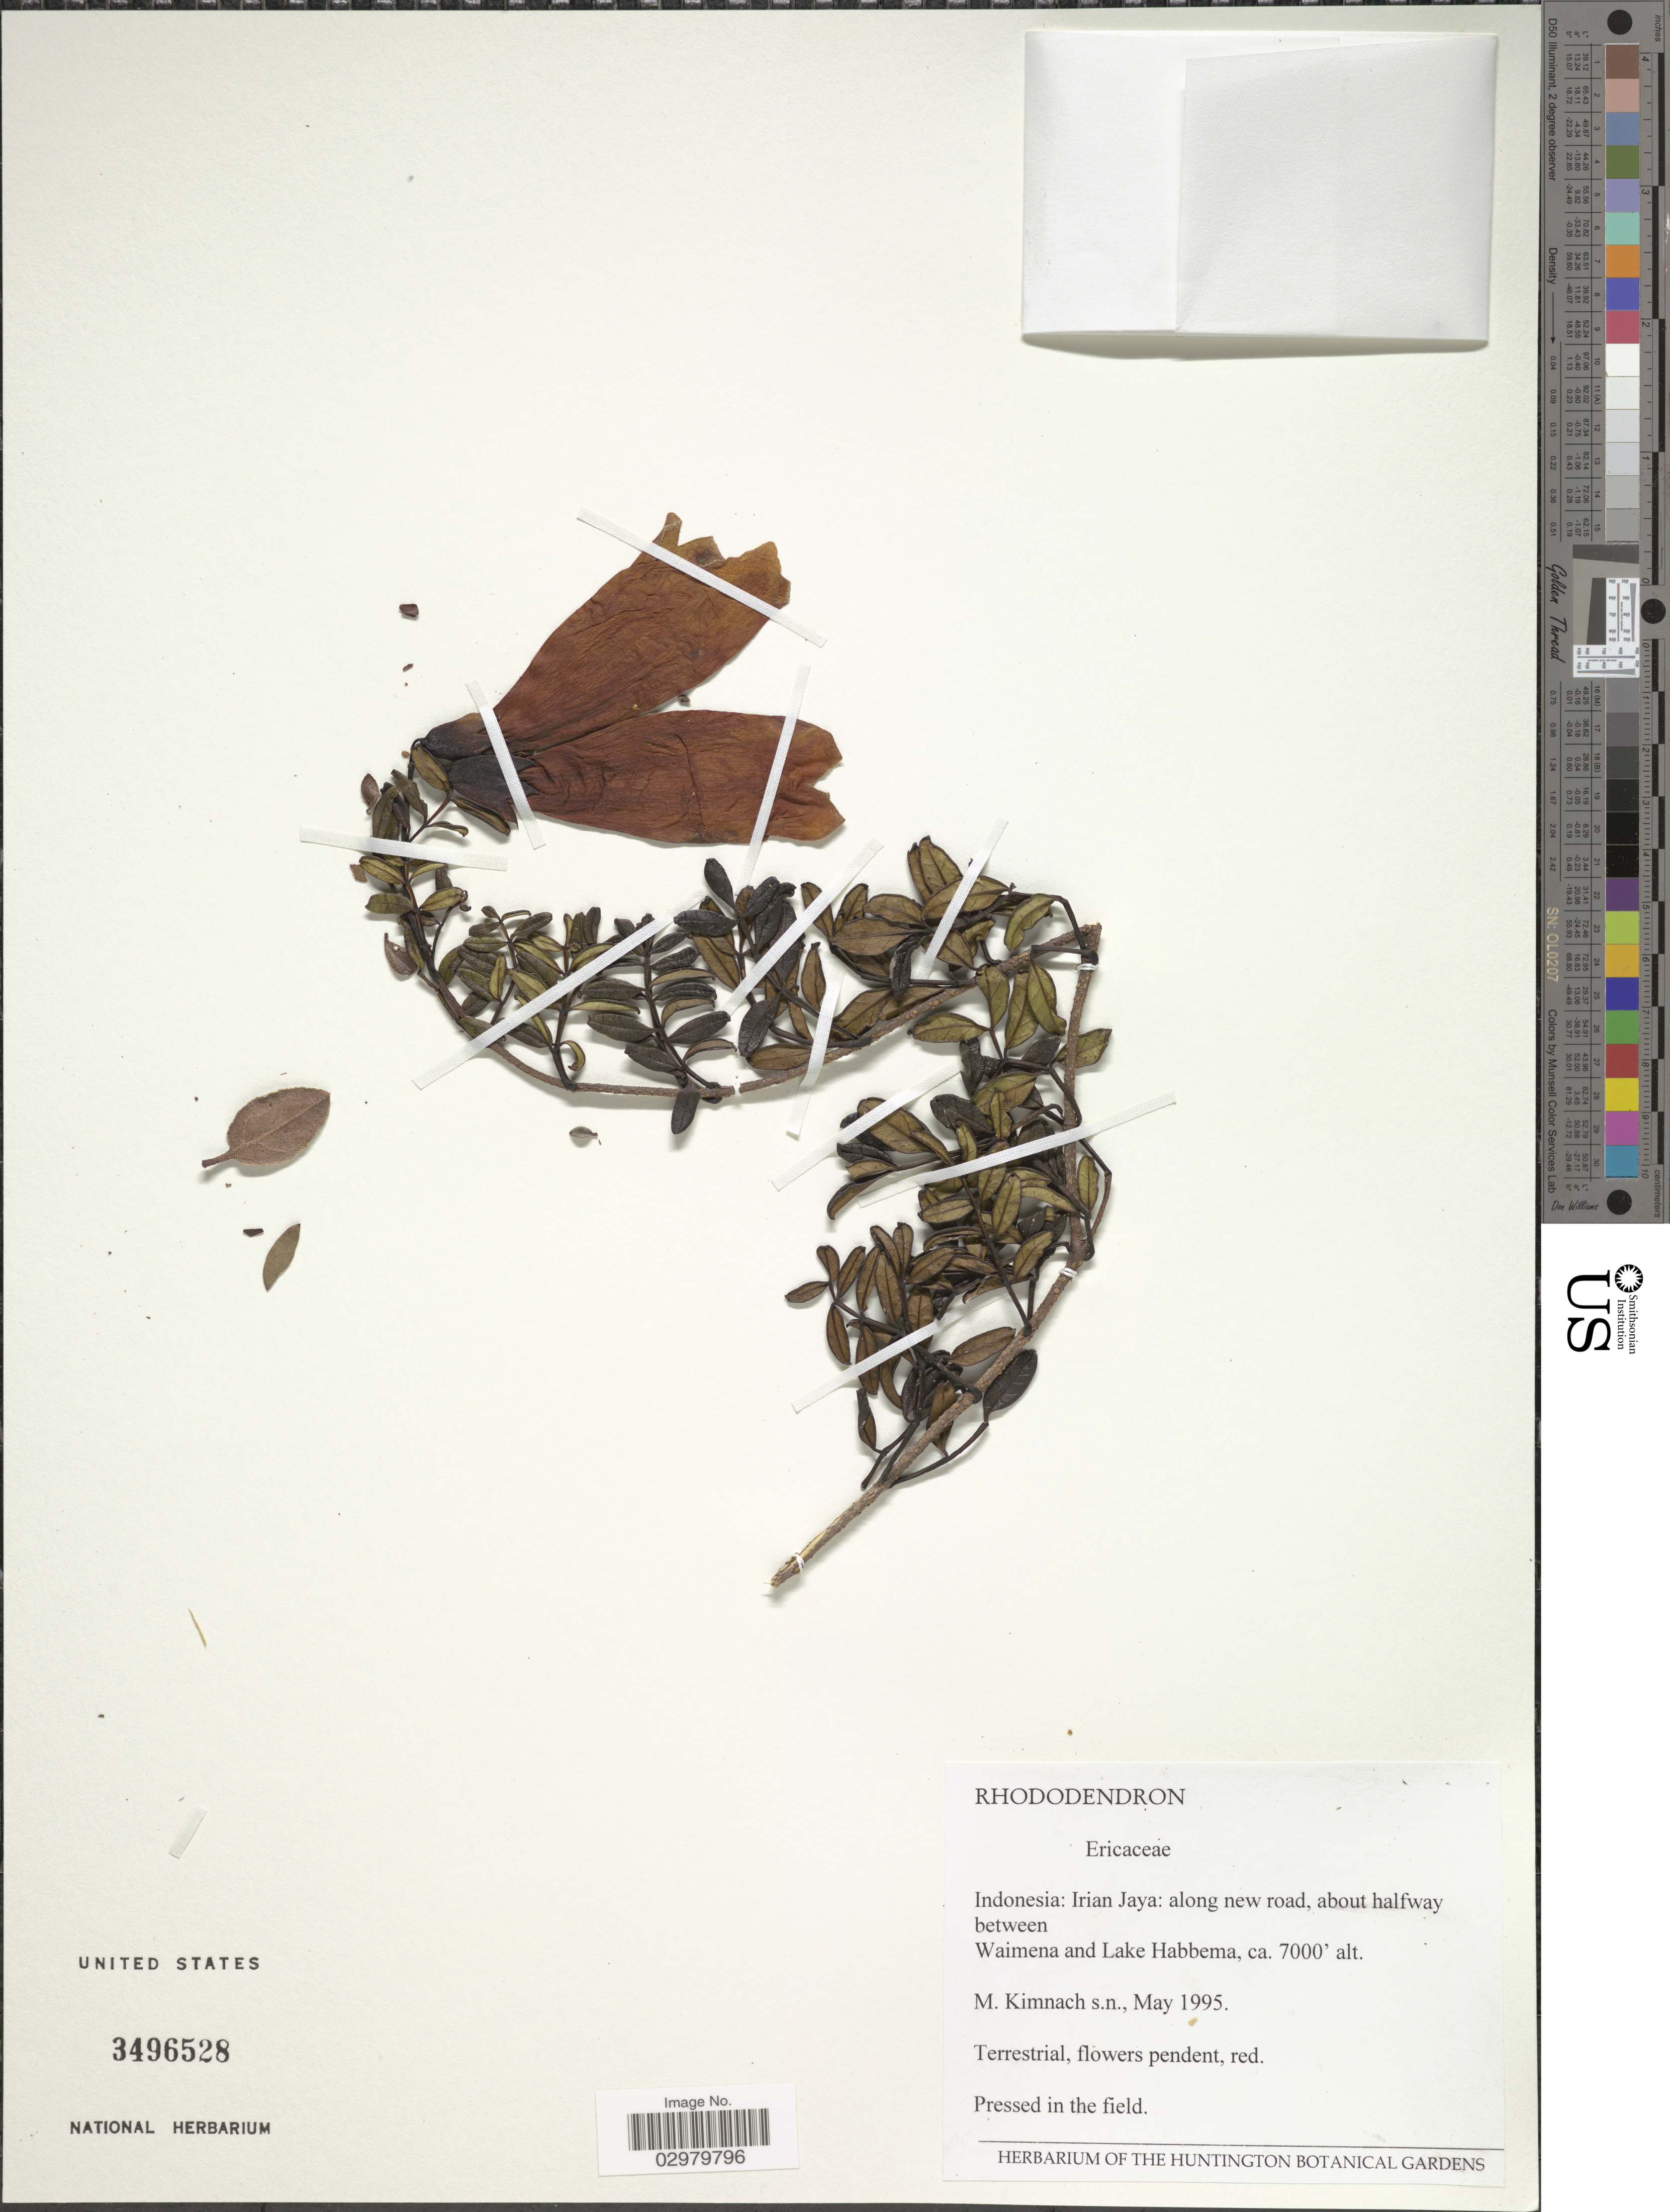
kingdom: Plantae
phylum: Tracheophyta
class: Magnoliopsida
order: Ericales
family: Ericaceae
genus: Rhododendron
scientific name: Rhododendron sp.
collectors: M. W. Kimnach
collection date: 1995-05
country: Indonesia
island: New Guinea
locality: Irian Jaya: along a new road, about halfway between Waimen and Lake Habbema.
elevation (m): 2134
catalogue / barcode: US 3496528